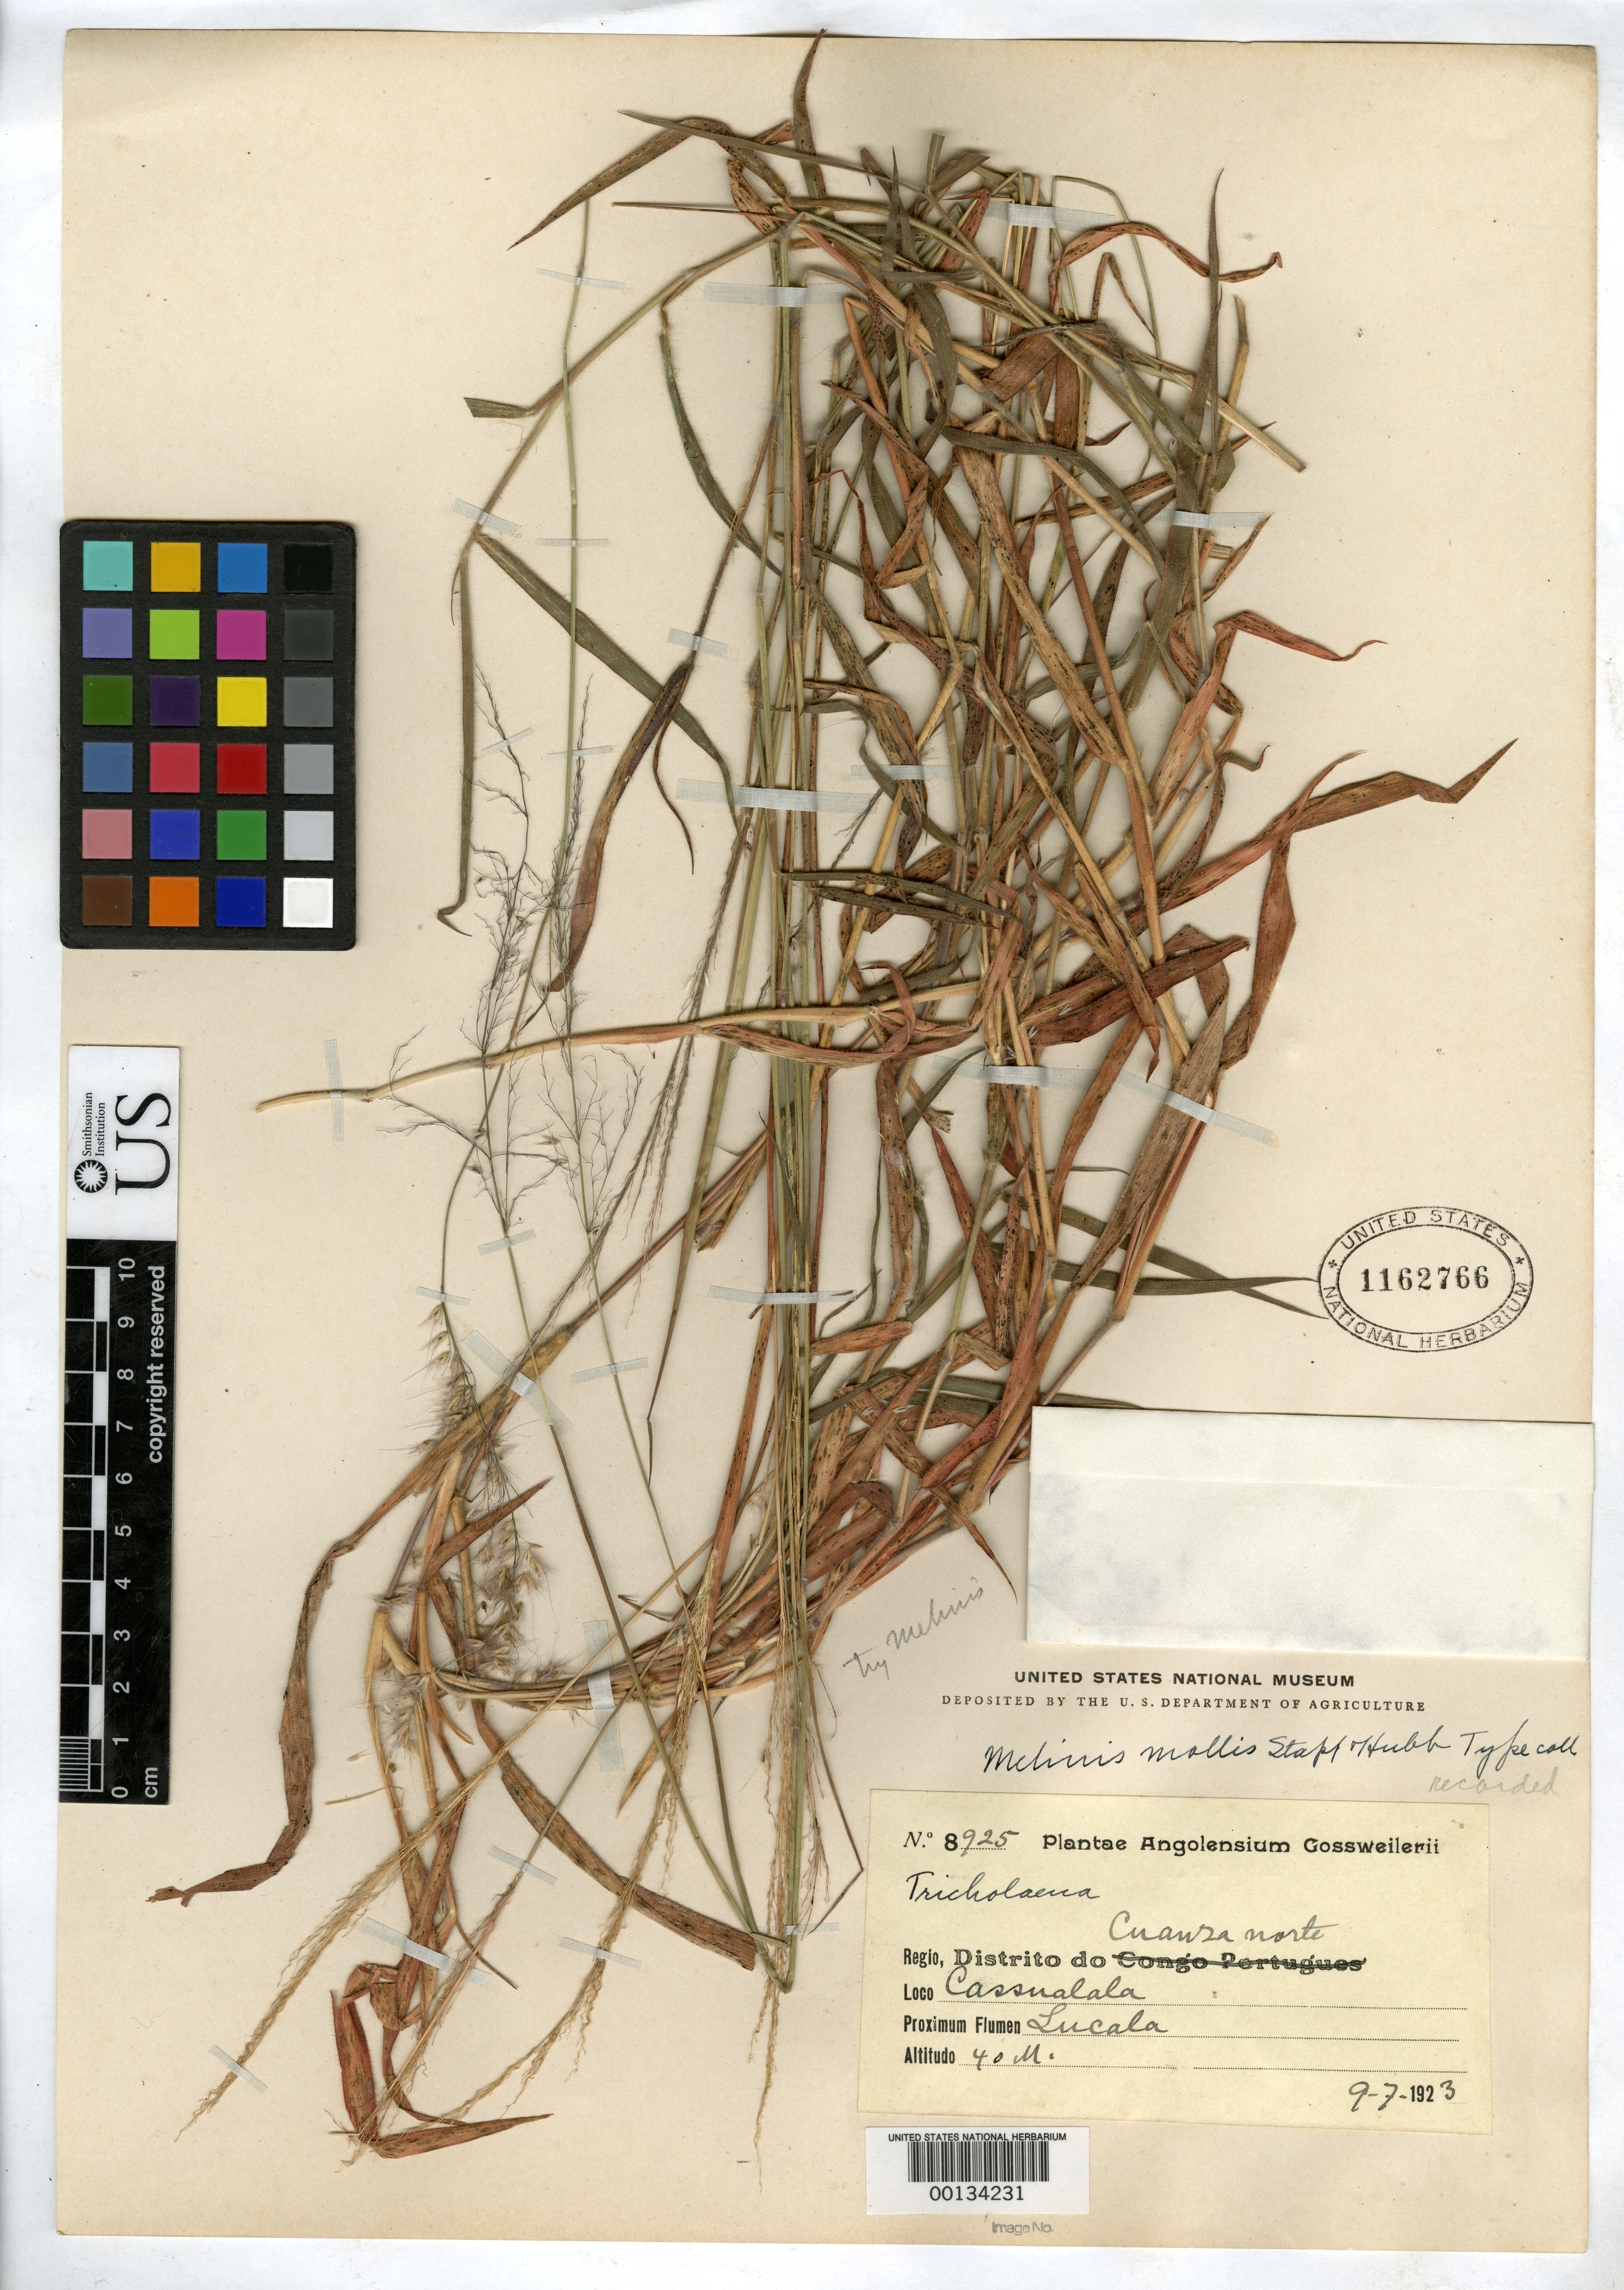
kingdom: Plantae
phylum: Tracheophyta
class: Liliopsida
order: Poales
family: Poaceae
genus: Melinis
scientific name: Melinis mollis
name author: Stapf & C.E. Hubb.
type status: Isotype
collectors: J. Gossweiler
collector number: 8925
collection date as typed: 07 Jul 1923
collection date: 1923-07-07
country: Angola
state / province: Cuanza Norte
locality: Cuanza, Cassualala, near River Lukala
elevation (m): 40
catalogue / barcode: US 1162766